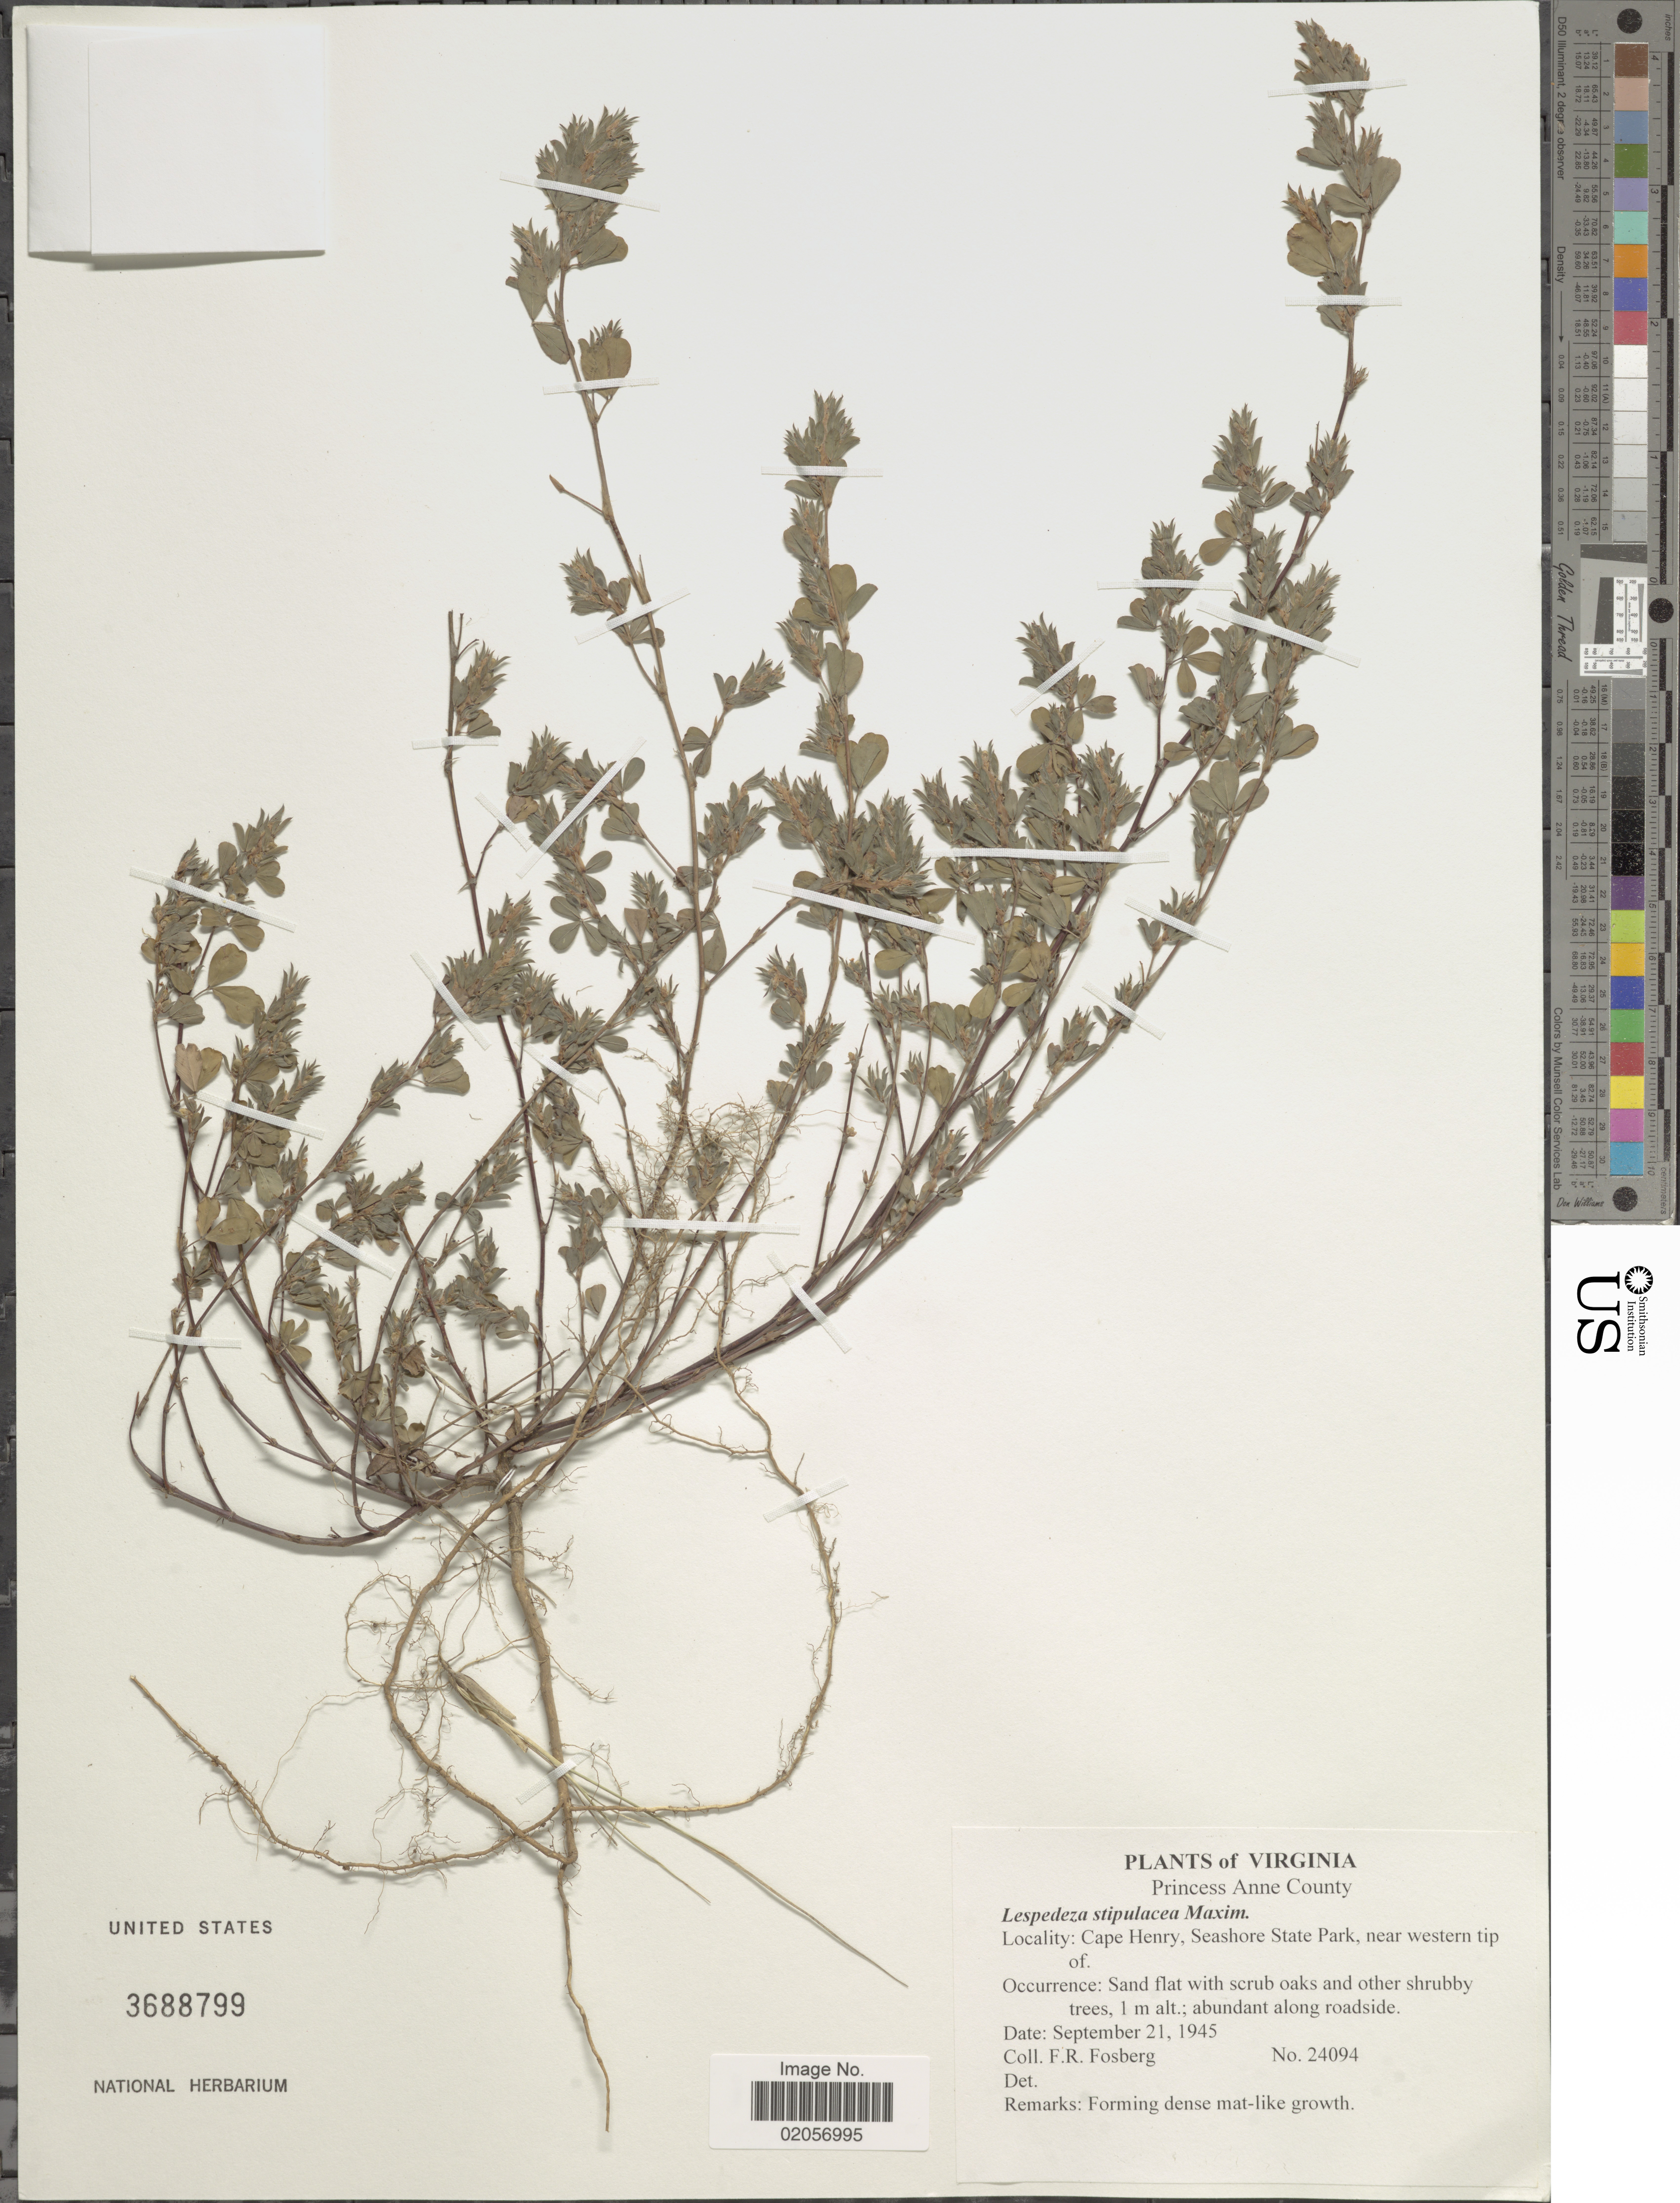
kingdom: Plantae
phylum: Tracheophyta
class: Magnoliopsida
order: Fabales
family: Fabaceae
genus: Kummerowia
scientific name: Kummerowia stipulacea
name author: (Maxim.) Makino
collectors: F. R. Fosberg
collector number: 24094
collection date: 1945-09-21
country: United States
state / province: Virginia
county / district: City of Virginia Beach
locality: Princess Anne (=historic county name)County. Cape Henry, Seashore State Park, near western tip of.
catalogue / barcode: US 3688799